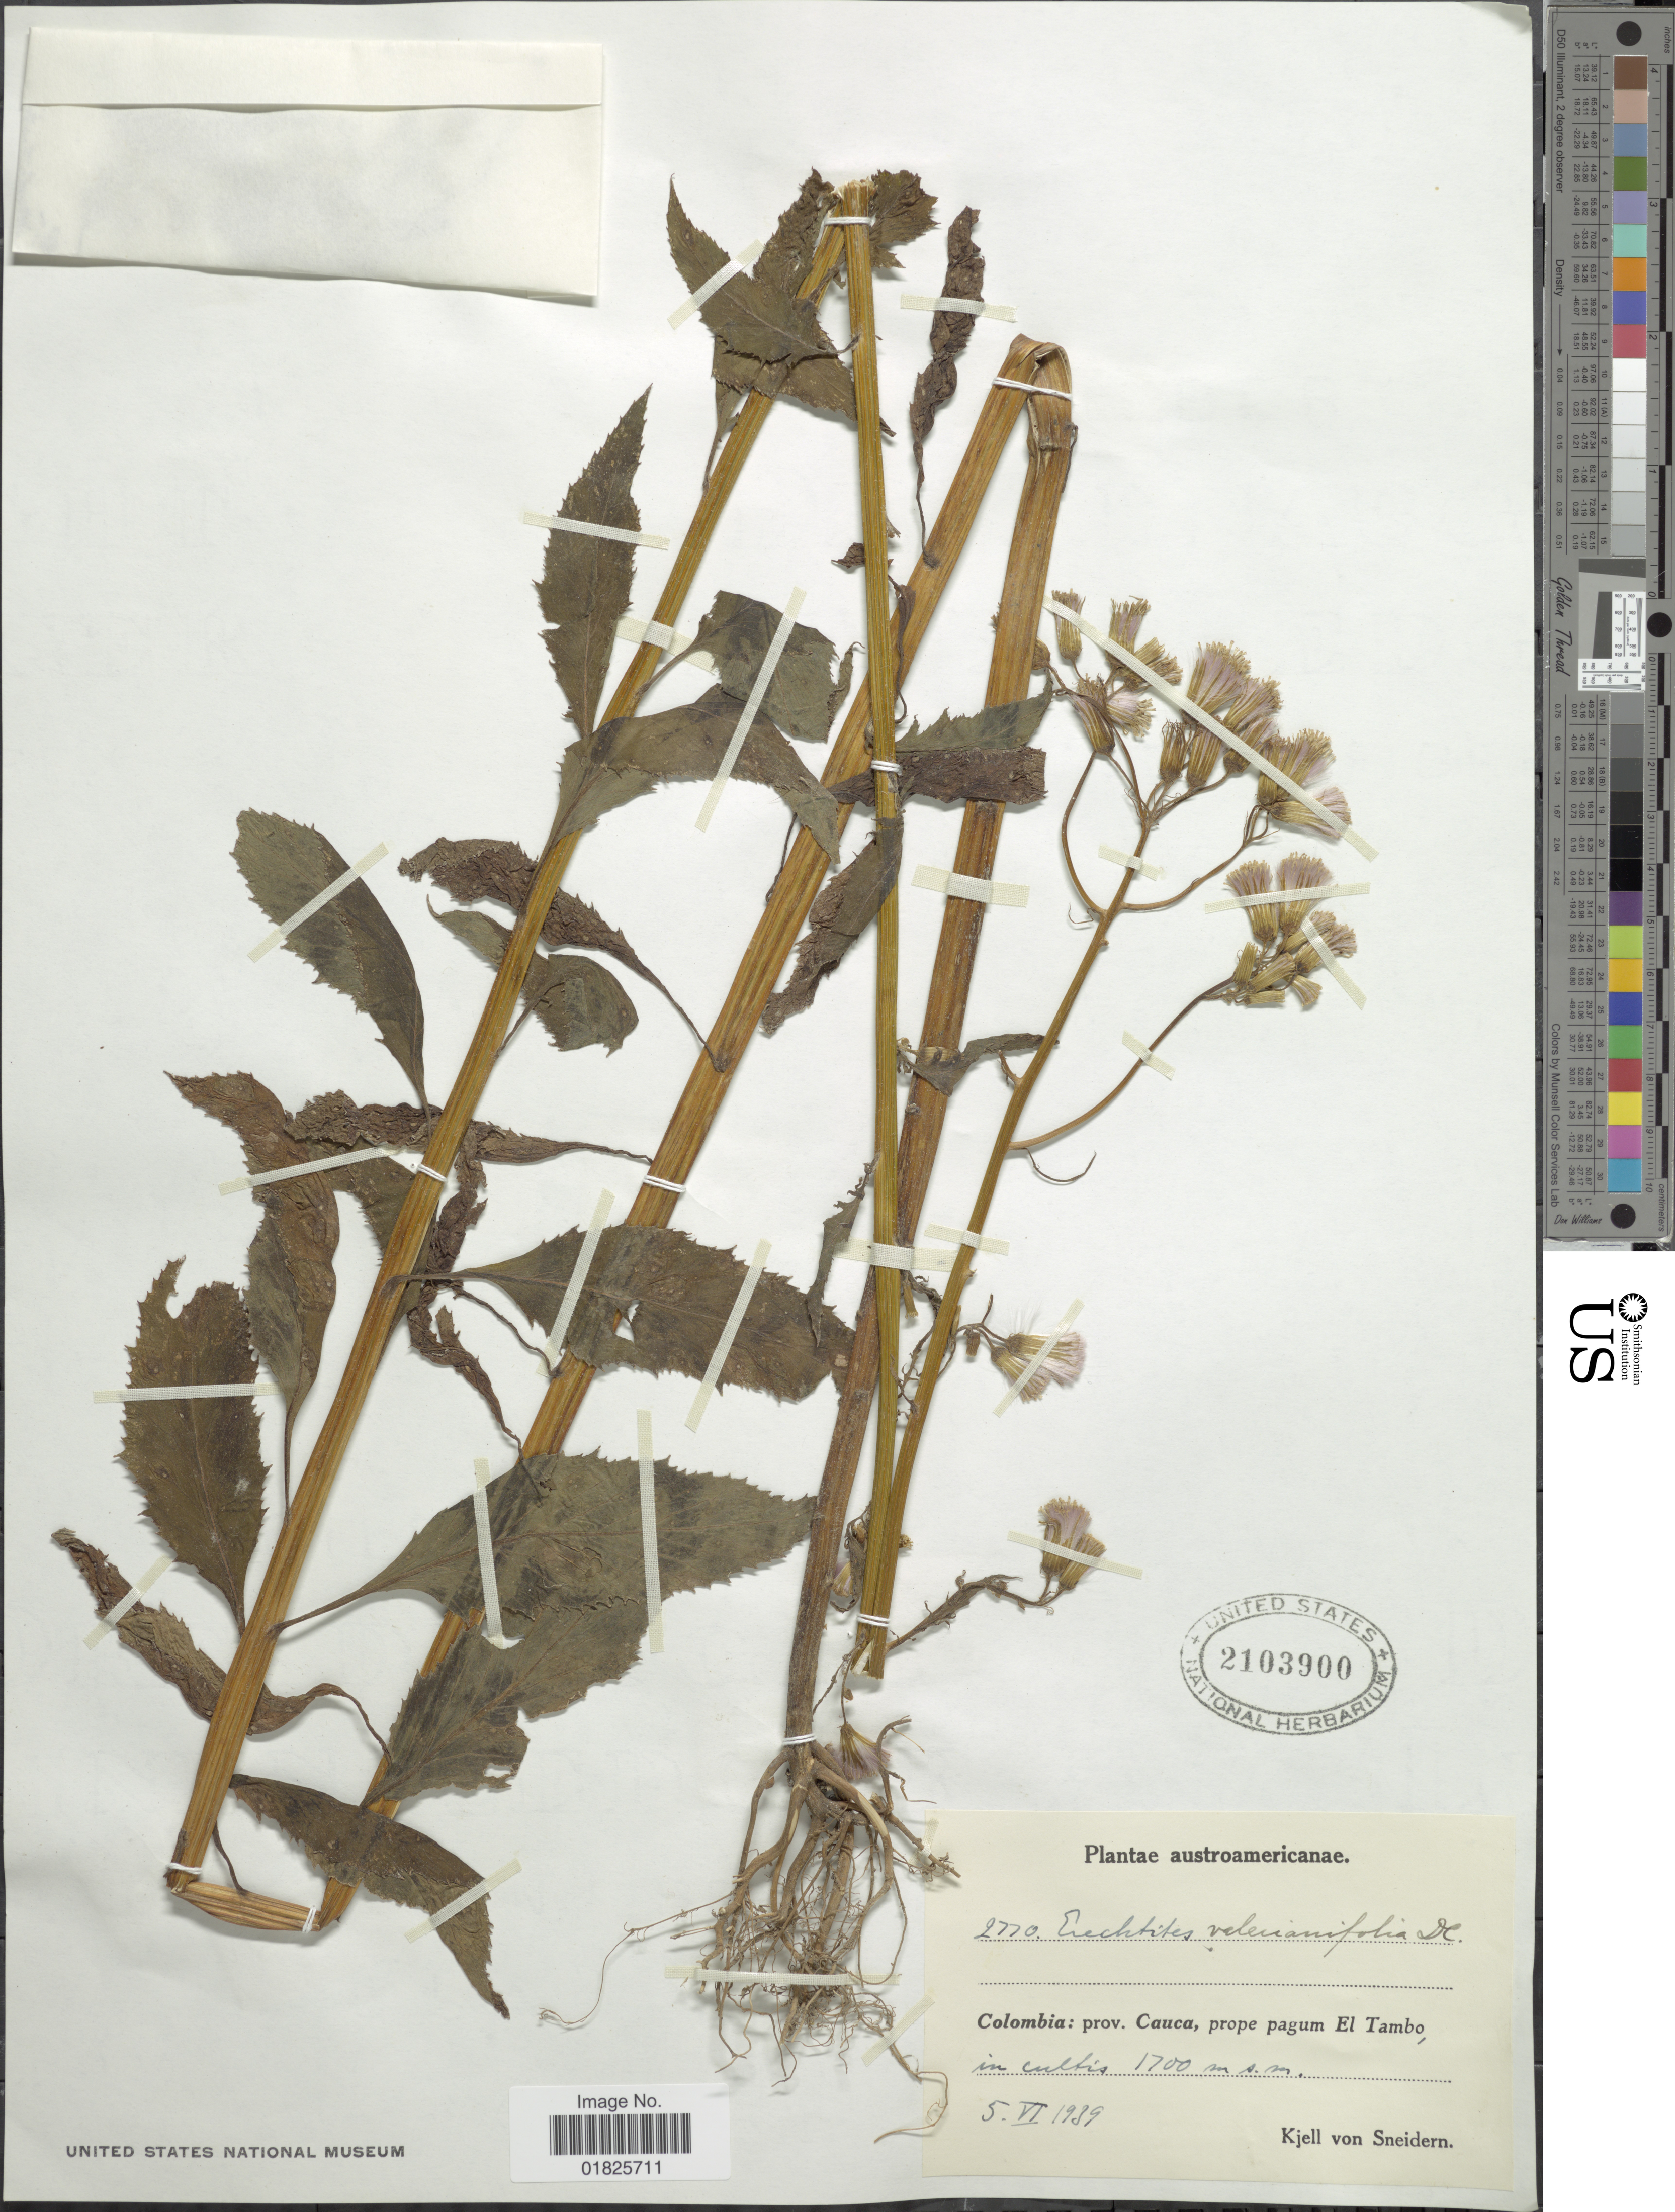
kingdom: Plantae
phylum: Tracheophyta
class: Magnoliopsida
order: Asterales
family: Asteraceae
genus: Erechtites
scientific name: Erechtites valerianifolius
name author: (Link ex Spreng.) DC.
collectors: K. von Sneidern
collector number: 2770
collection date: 1939-06-05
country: Colombia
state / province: Cauca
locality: Prope pagum El Tambo.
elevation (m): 1700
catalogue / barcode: US 2103900